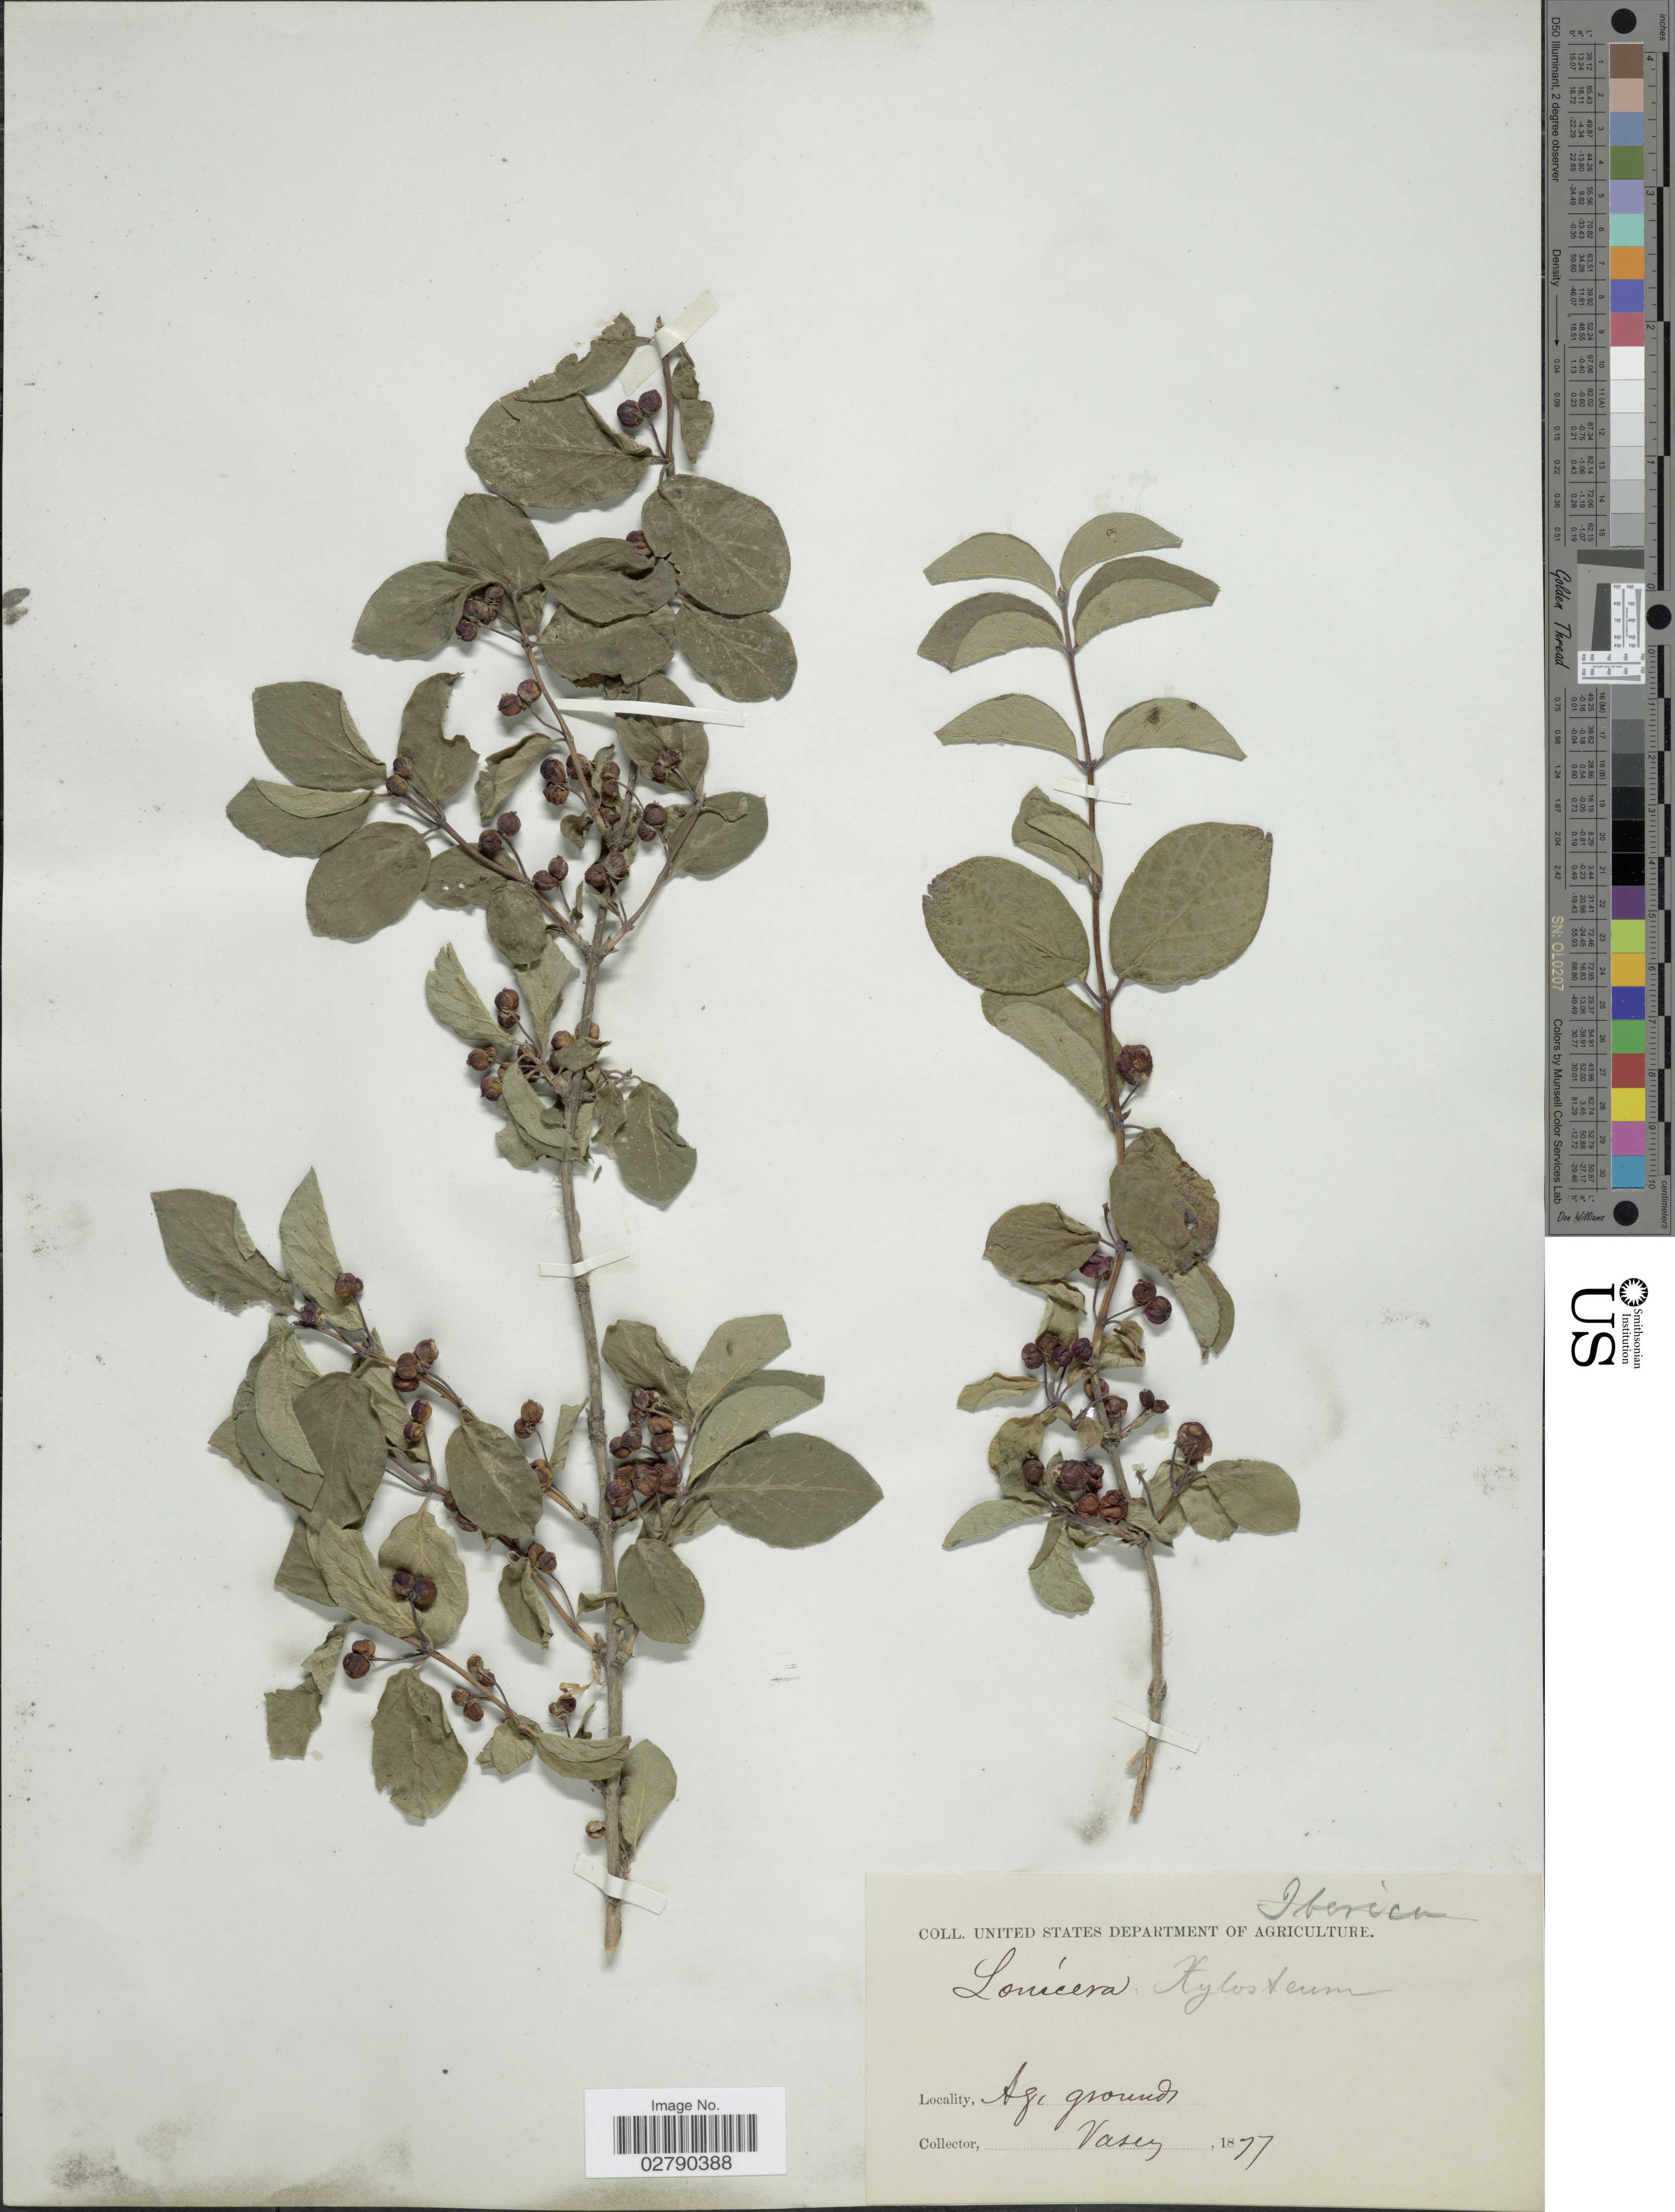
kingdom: Plantae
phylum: Tracheophyta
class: Magnoliopsida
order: Dipsacales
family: Caprifoliaceae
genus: Lonicera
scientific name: Lonicera xylosteum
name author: L.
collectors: Vasey, --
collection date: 1877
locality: Agr. grounds.